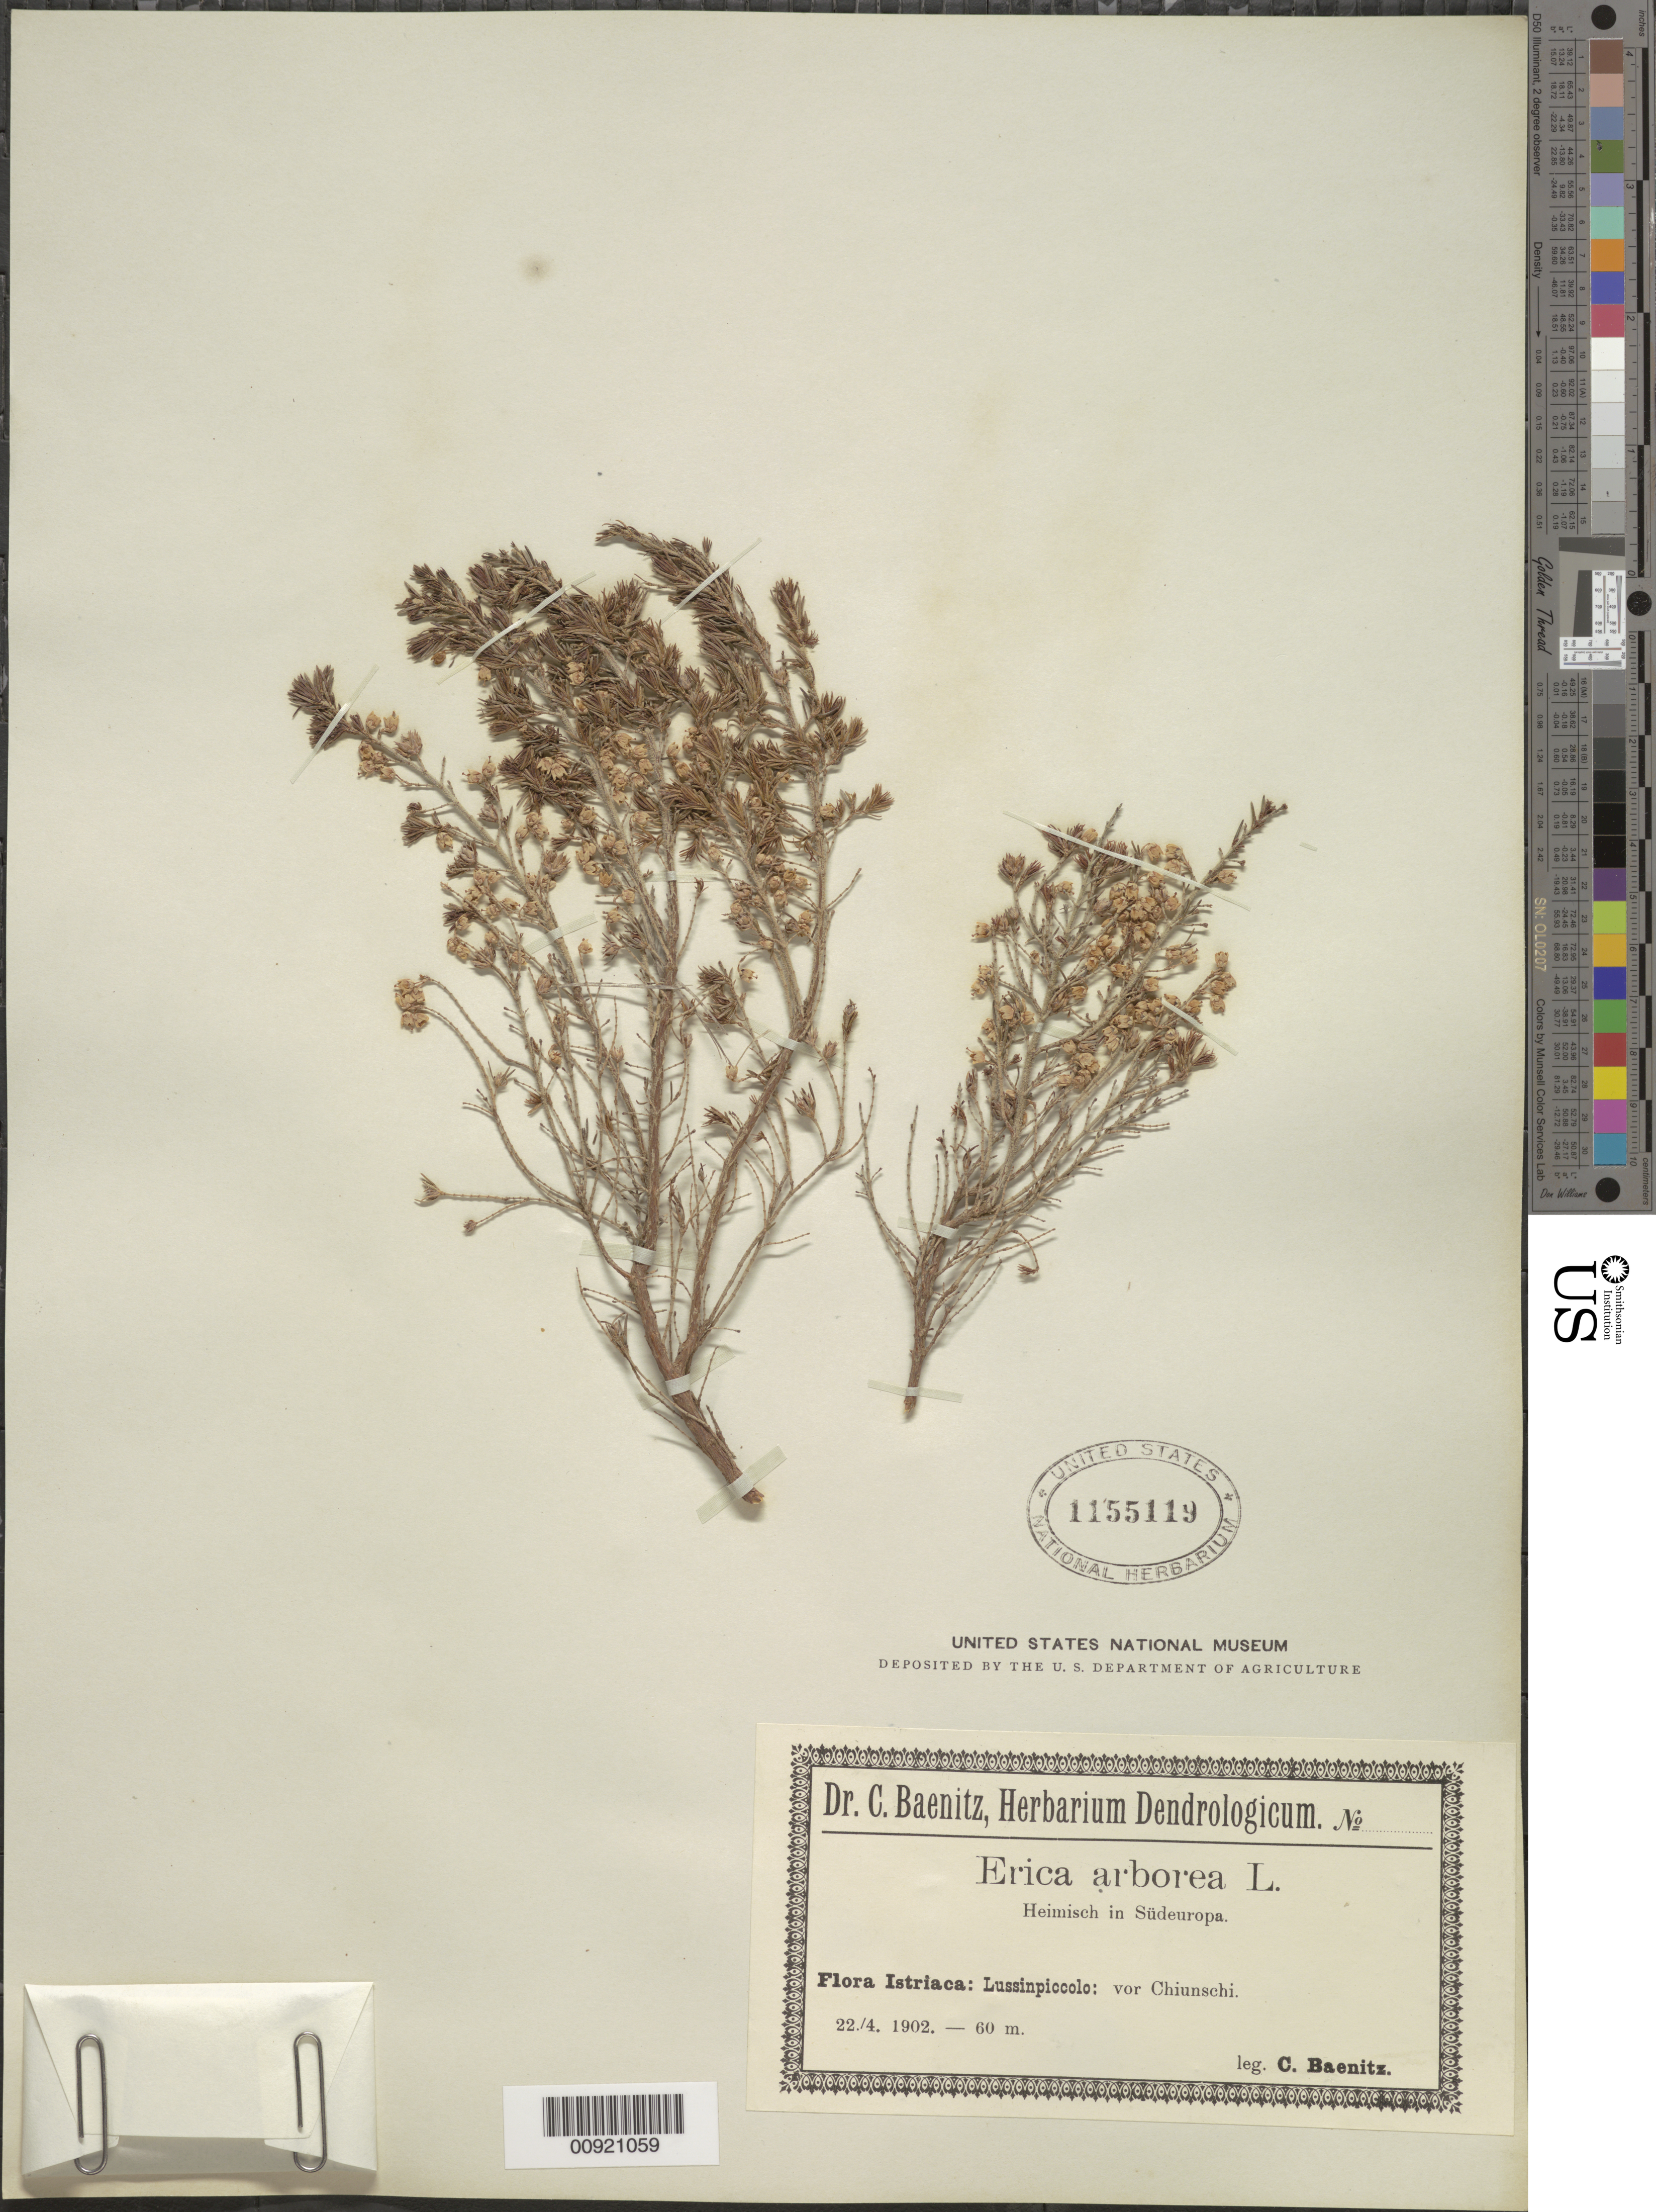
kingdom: Plantae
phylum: Tracheophyta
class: Magnoliopsida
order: Ericales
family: Ericaceae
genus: Erica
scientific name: Erica arborea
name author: L.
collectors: C. G. Baenitz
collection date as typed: Apr 1922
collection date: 1922-04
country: Croatia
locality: Lussinpiccolo: vor Chiunschi.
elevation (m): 60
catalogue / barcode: US 1155119